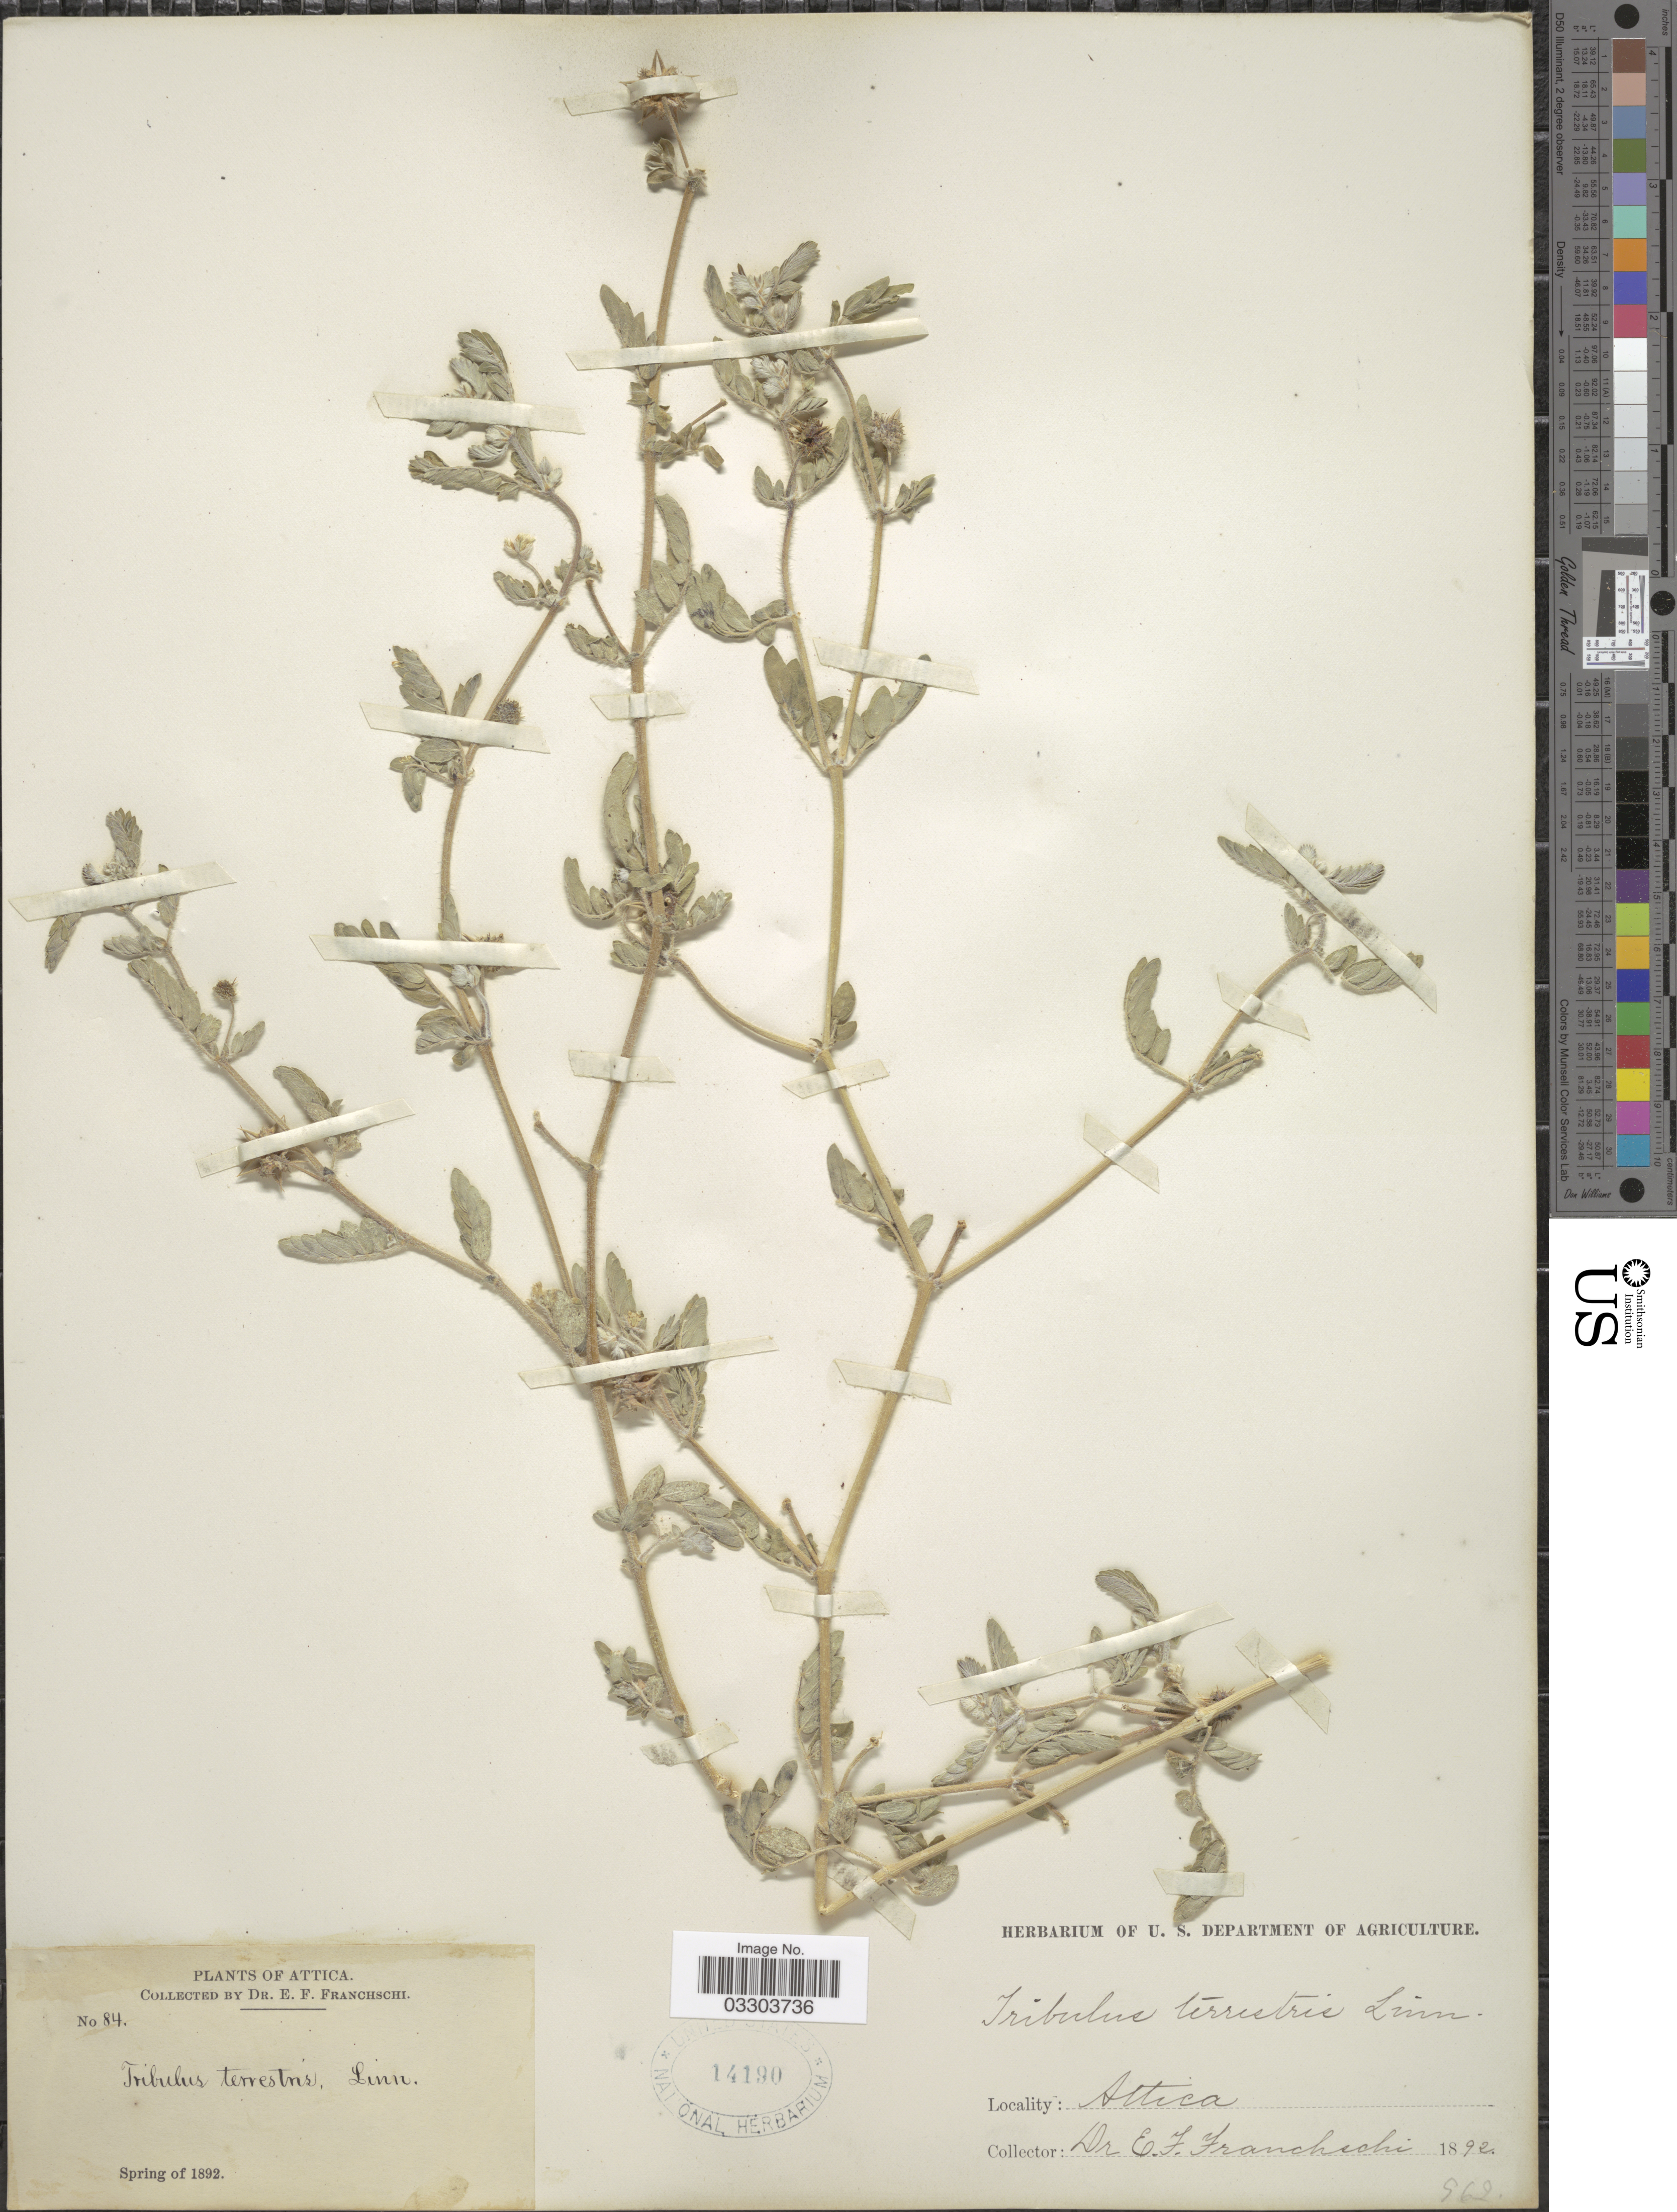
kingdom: Plantae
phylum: Tracheophyta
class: Magnoliopsida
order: Zygophyllales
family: Zygophyllaceae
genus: Tribulus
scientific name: Tribulus terrestris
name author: L.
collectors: E. Franchschi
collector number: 84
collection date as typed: Spring of 1892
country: Greece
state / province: Attica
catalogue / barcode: US 14190